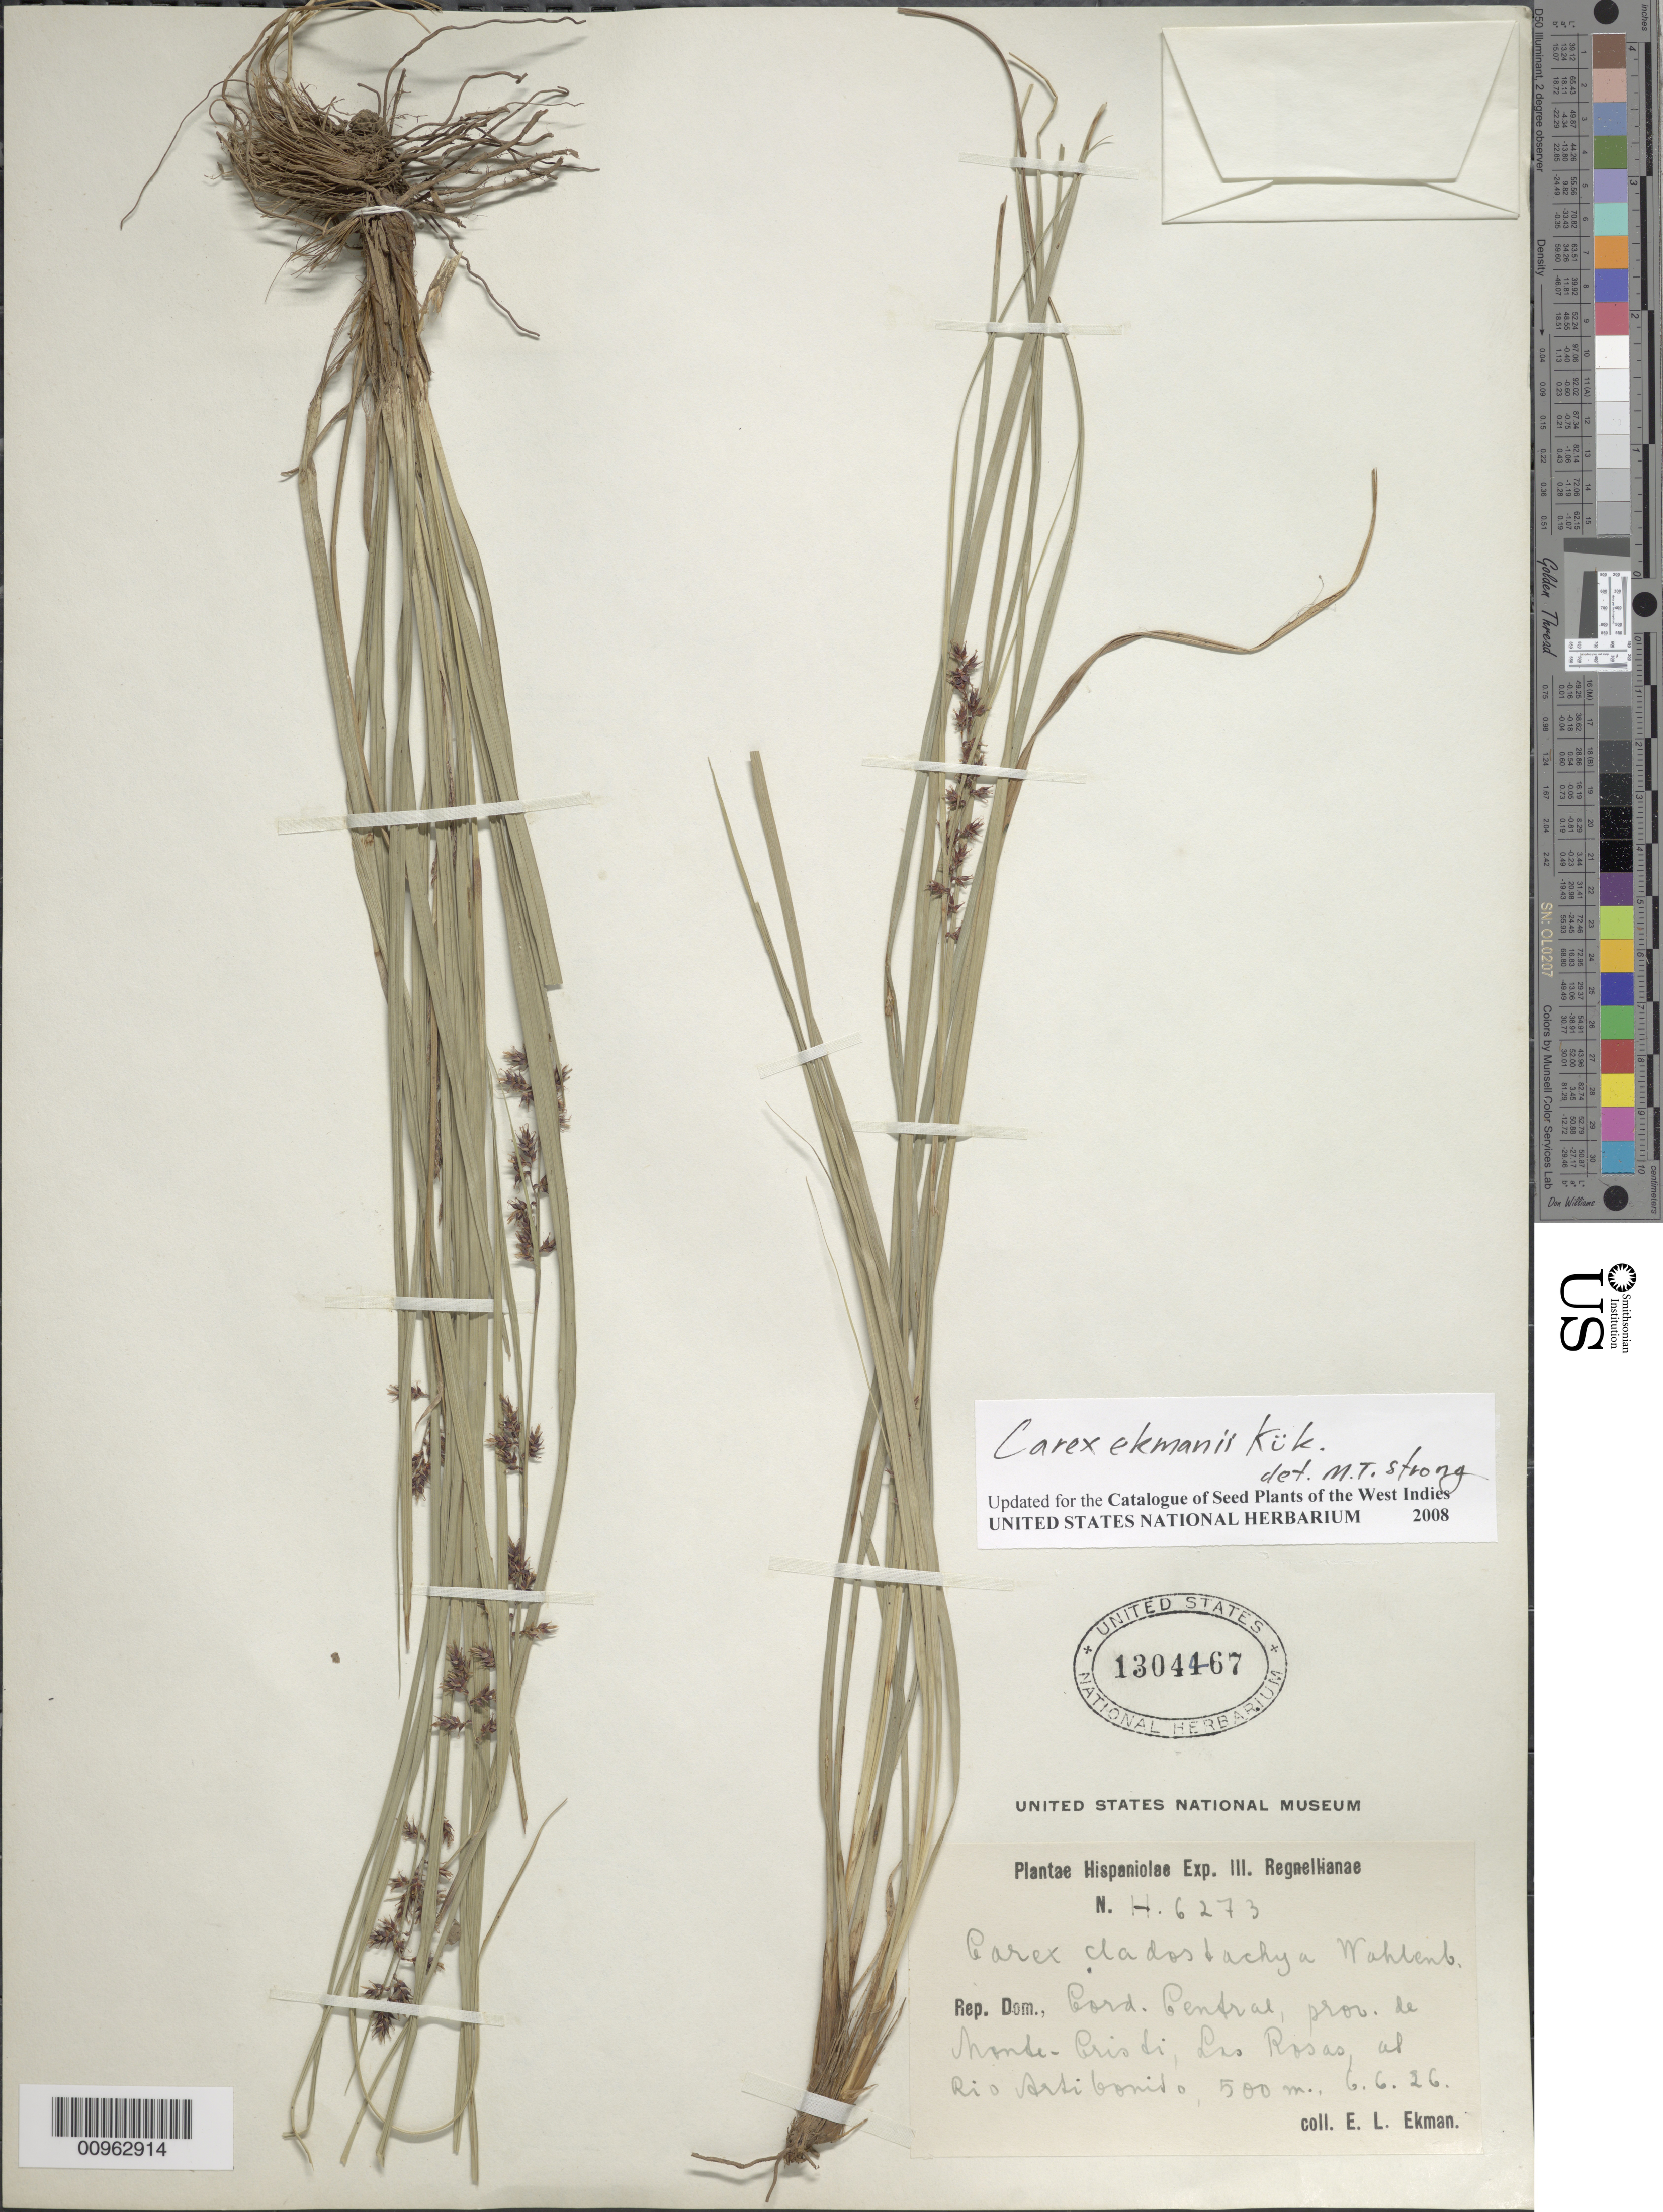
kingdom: Plantae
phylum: Tracheophyta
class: Liliopsida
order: Poales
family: Cyperaceae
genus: Carex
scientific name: Carex ekmanii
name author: Kük.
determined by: Strong, M. T., (US), Smithsonian Institution - National Museum of Natural History (UNITED STATES)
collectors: E. L. Ekman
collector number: H 6273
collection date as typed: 06 Jun 1926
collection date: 1926-06-06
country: Dominican Republic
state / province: Monte Cristi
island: Hispaniola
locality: Cordillera Central, Las Rosas, at Rio Artibonito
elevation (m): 500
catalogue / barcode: US 1304467